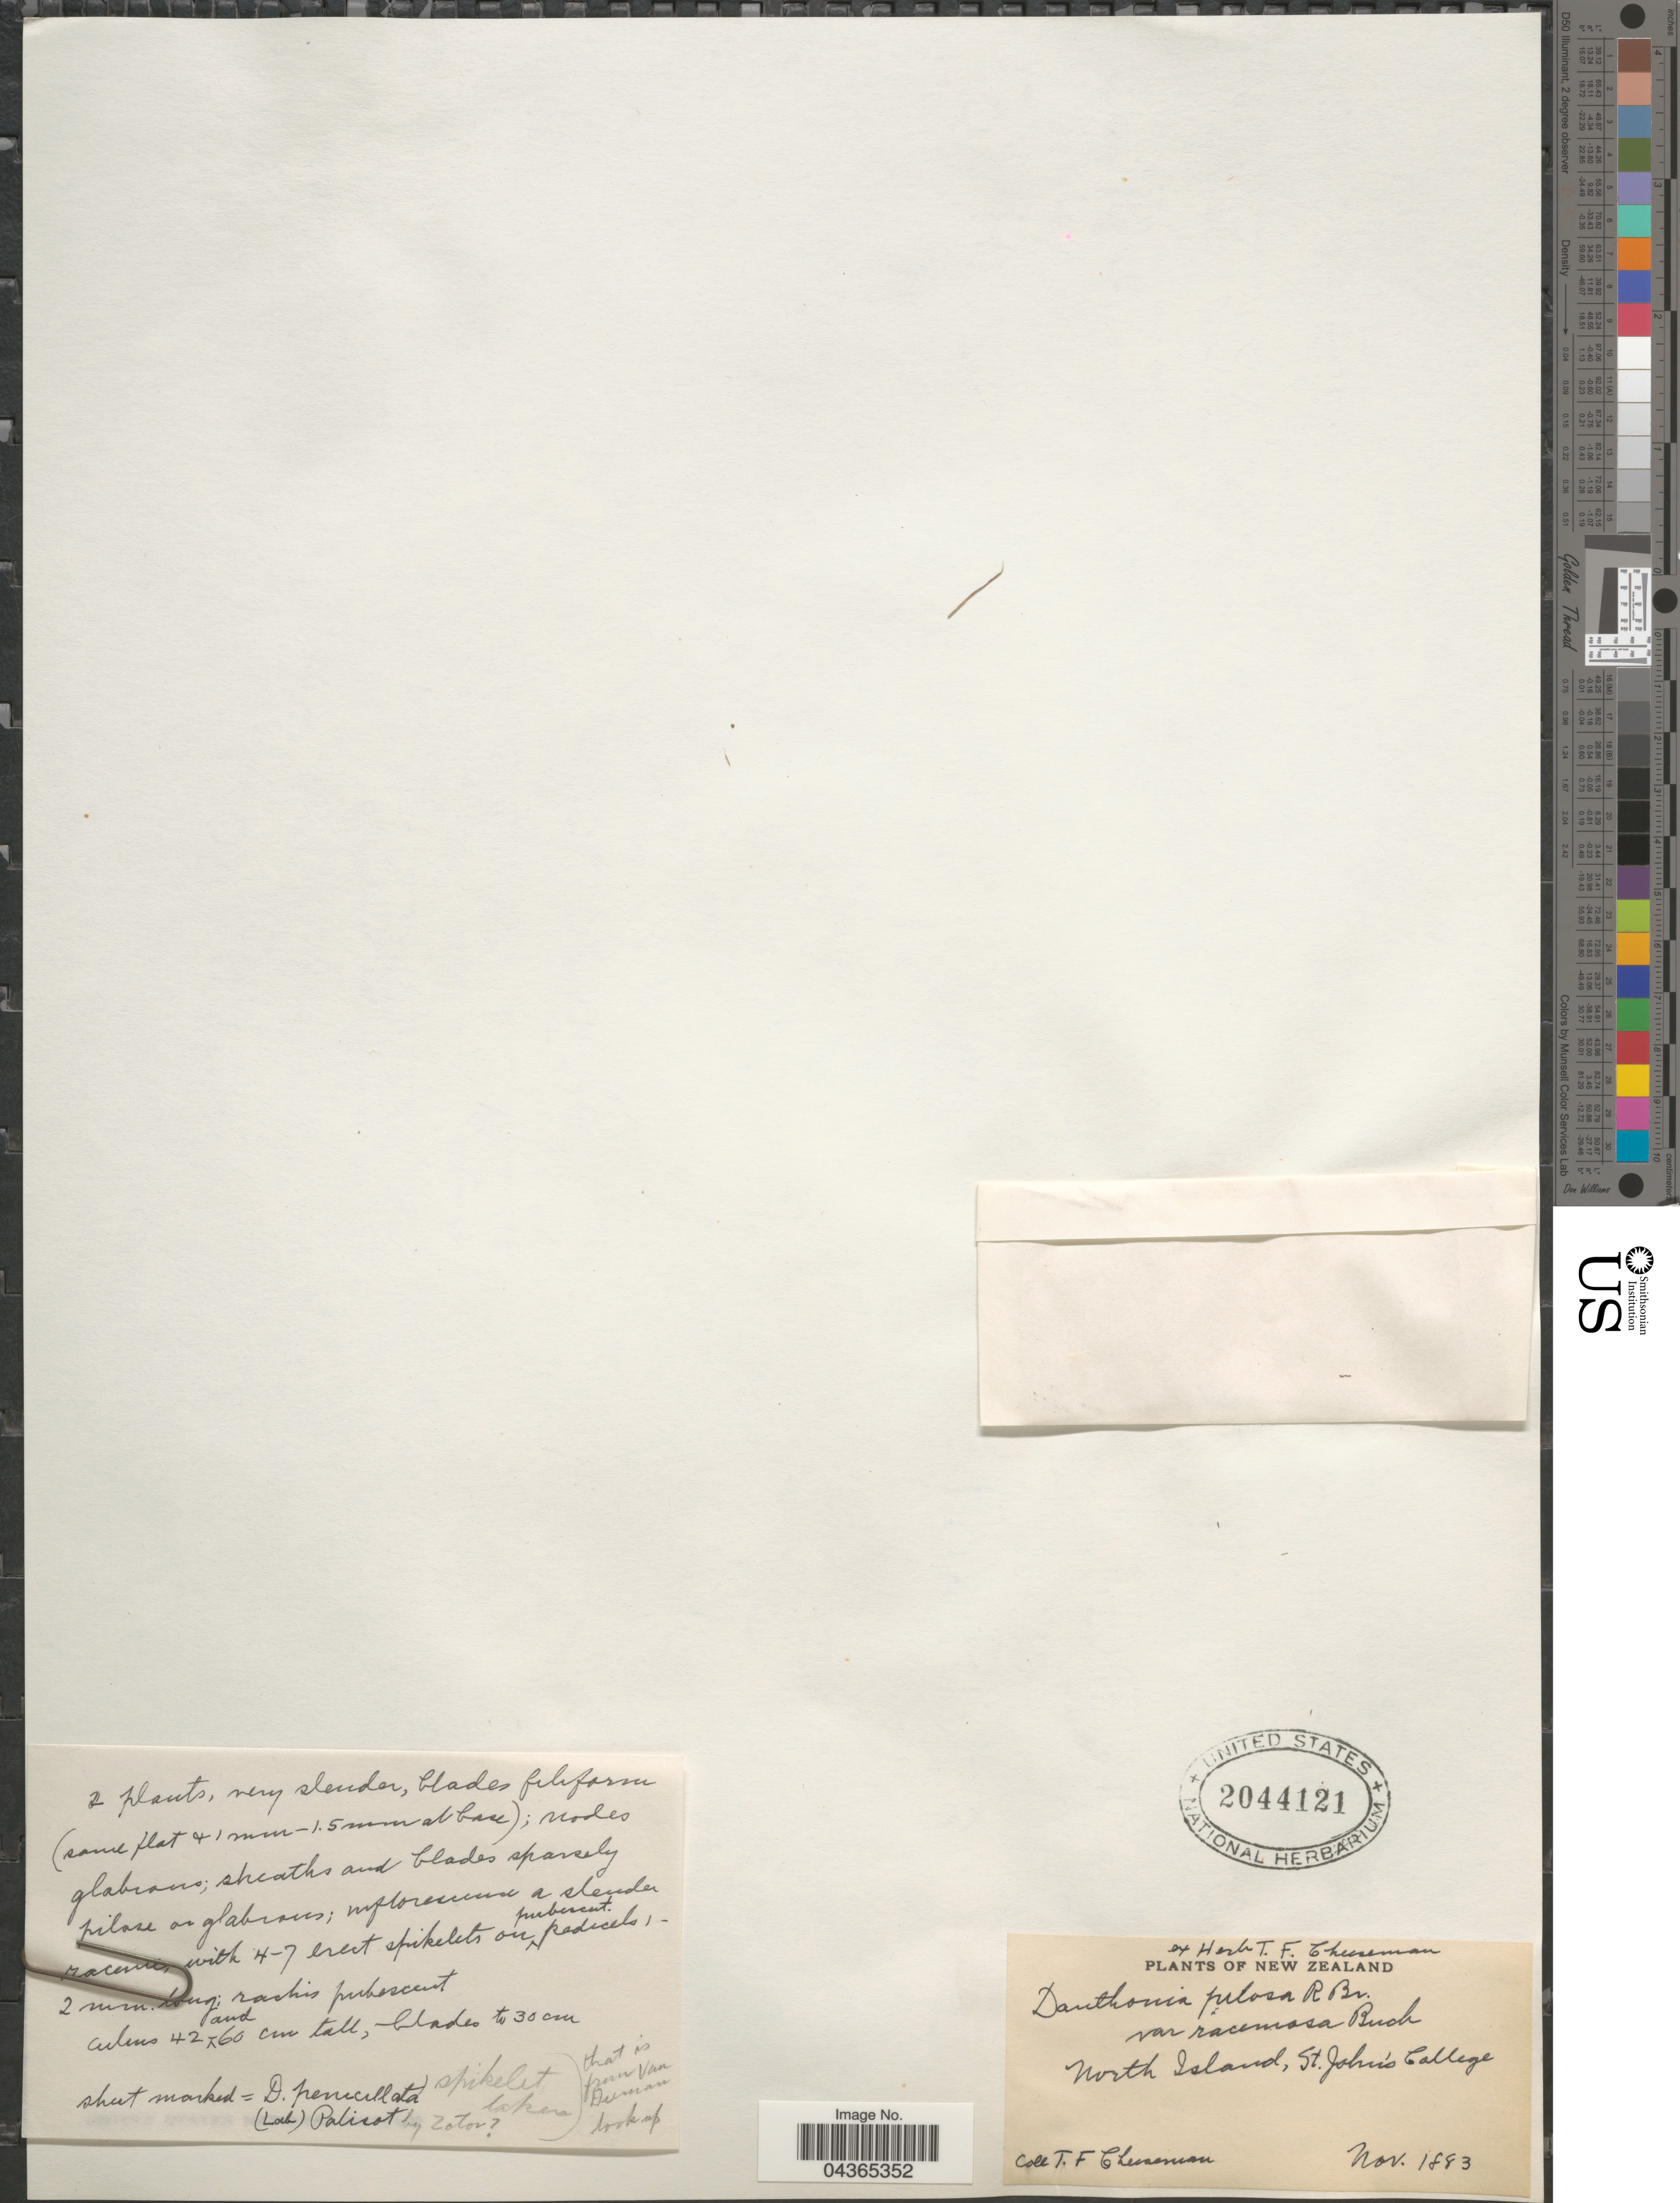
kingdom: Plantae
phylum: Tracheophyta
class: Liliopsida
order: Poales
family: Poaceae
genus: Rytidosperma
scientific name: Rytidosperma racemosum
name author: (R. Br.) Connor & Edgar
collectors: T. F. Cheeseman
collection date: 1883-11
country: New Zealand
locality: North Island, St. John's College.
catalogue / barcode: US 2044121